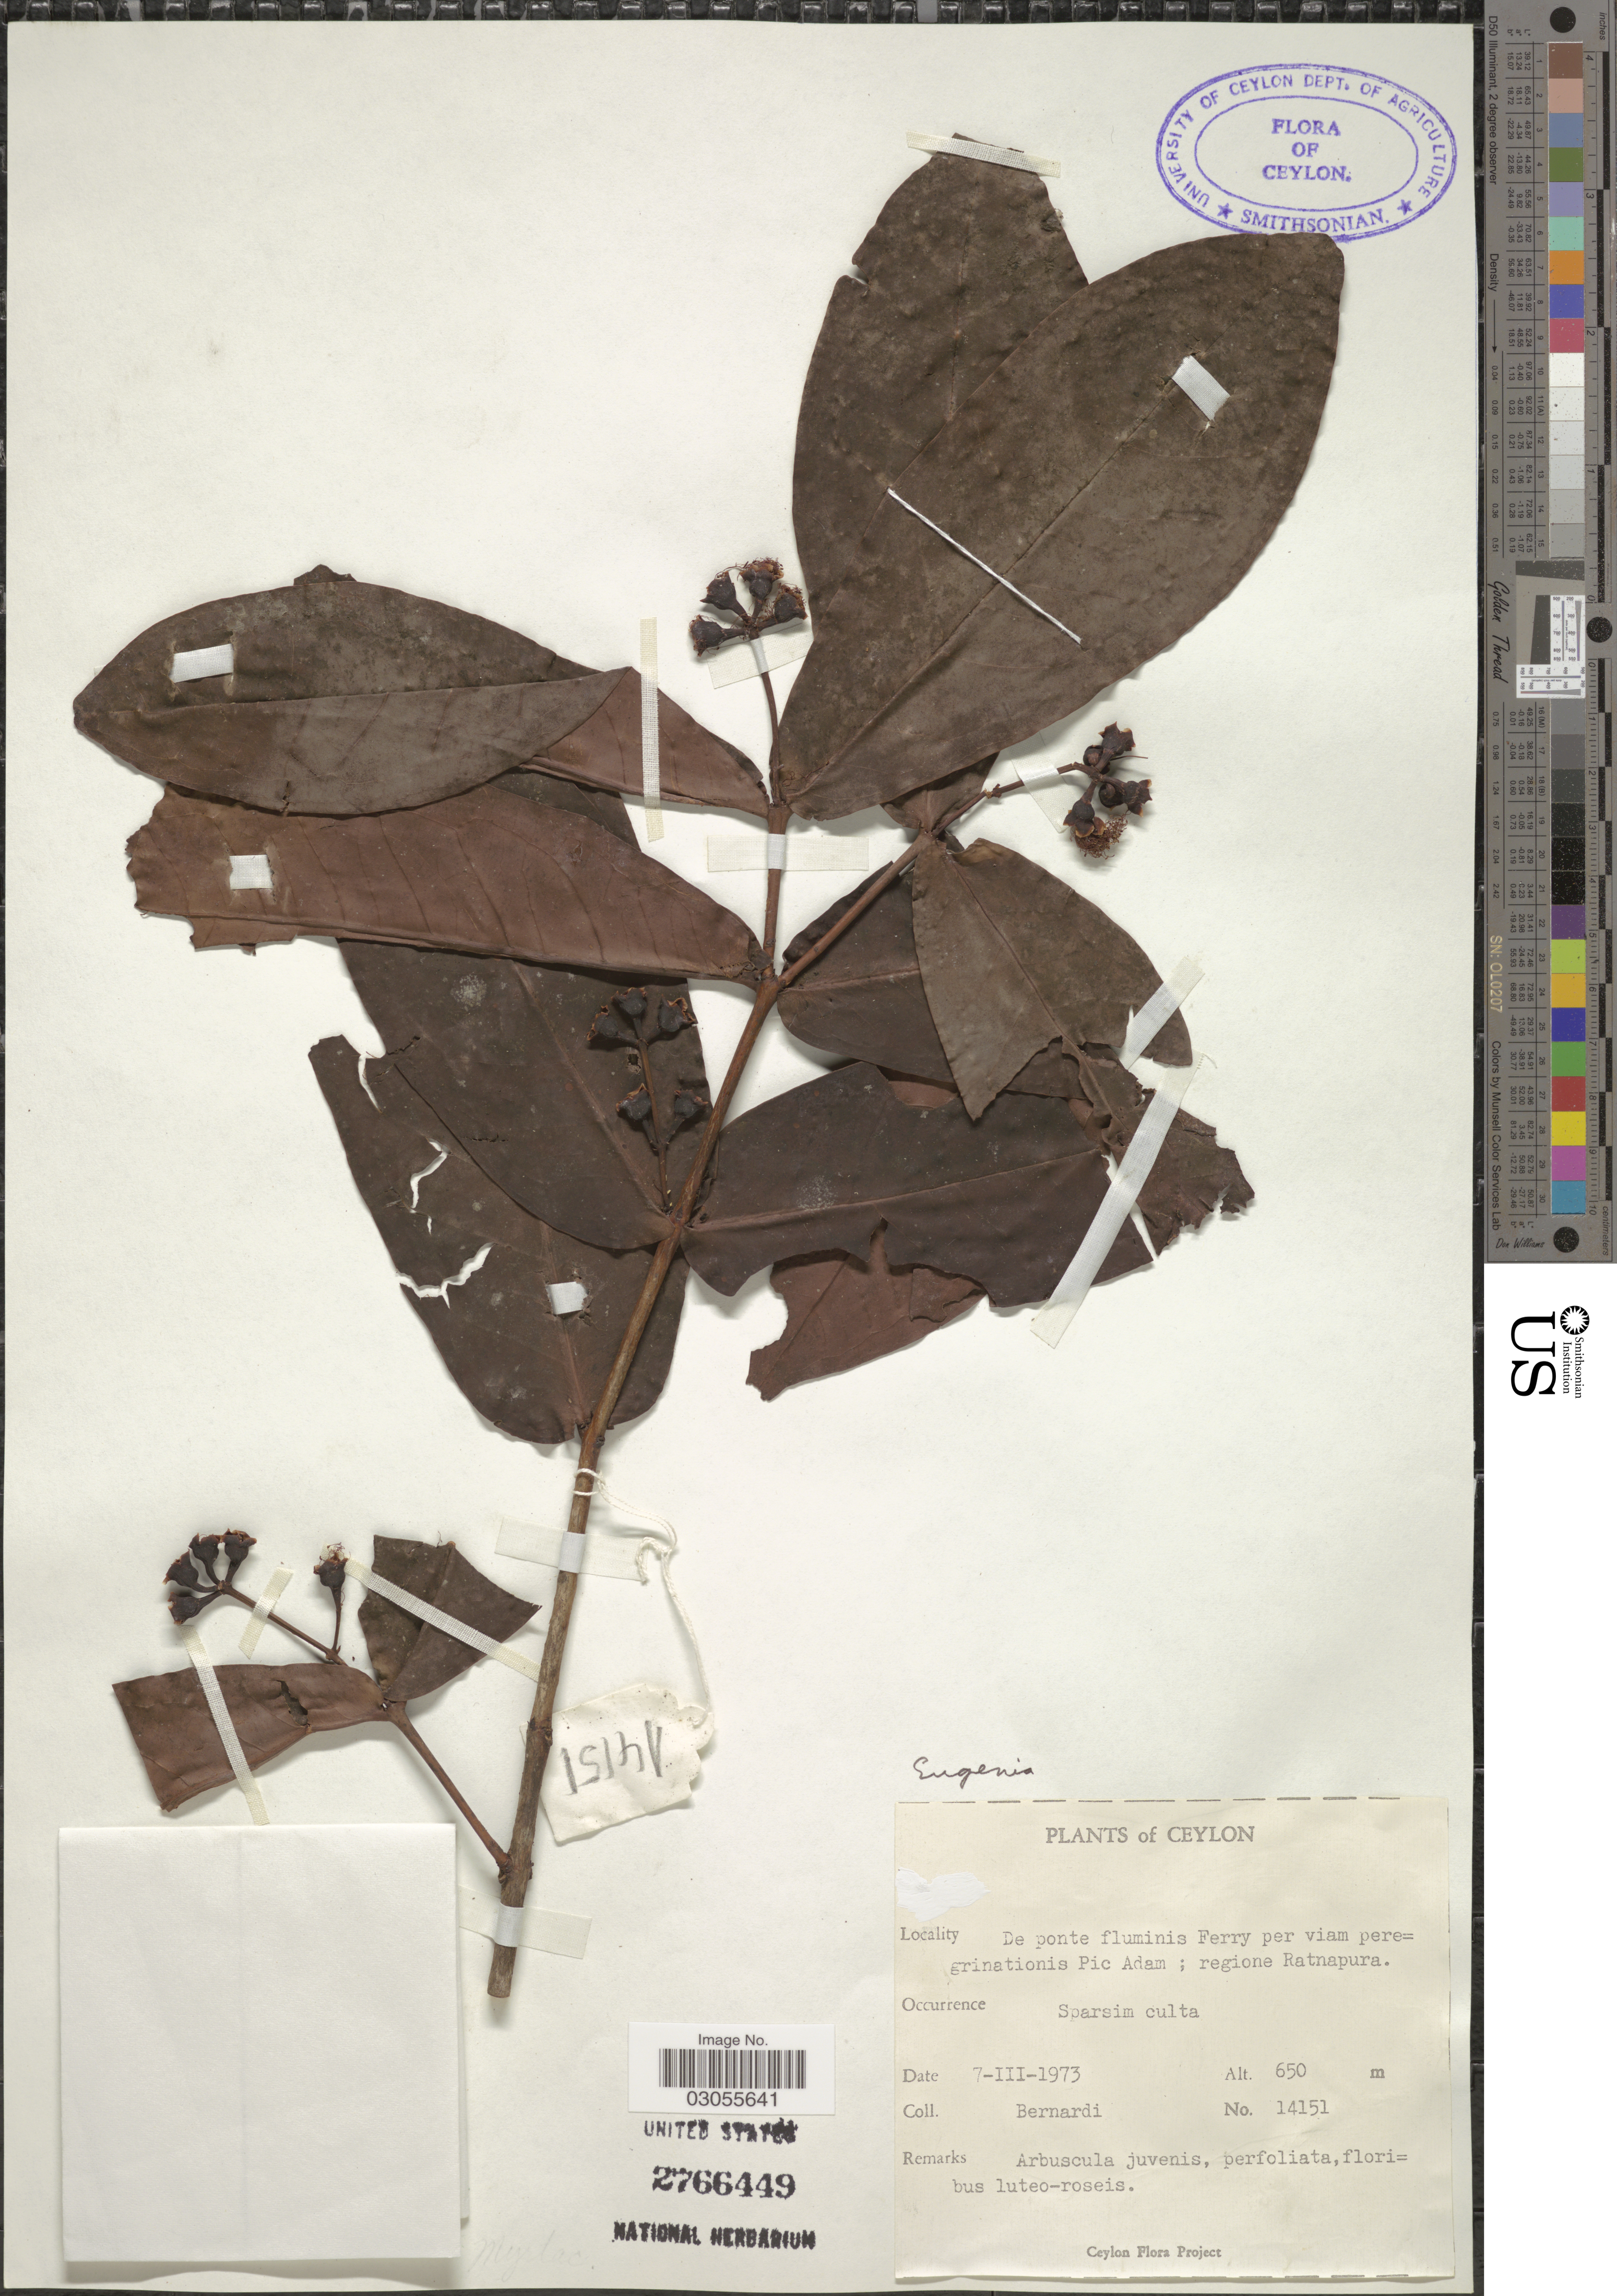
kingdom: Plantae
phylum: Tracheophyta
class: Magnoliopsida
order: Myrtales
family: Myrtaceae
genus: Eugenia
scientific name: Eugenia sp.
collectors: Bernardi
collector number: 14151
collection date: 1973-03-07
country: Sri Lanka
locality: Ceylon. De ponte fluminis Ferry per viam peregrinationis Pic Adam; regione Ratnapura.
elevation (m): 650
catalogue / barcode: US 2766449